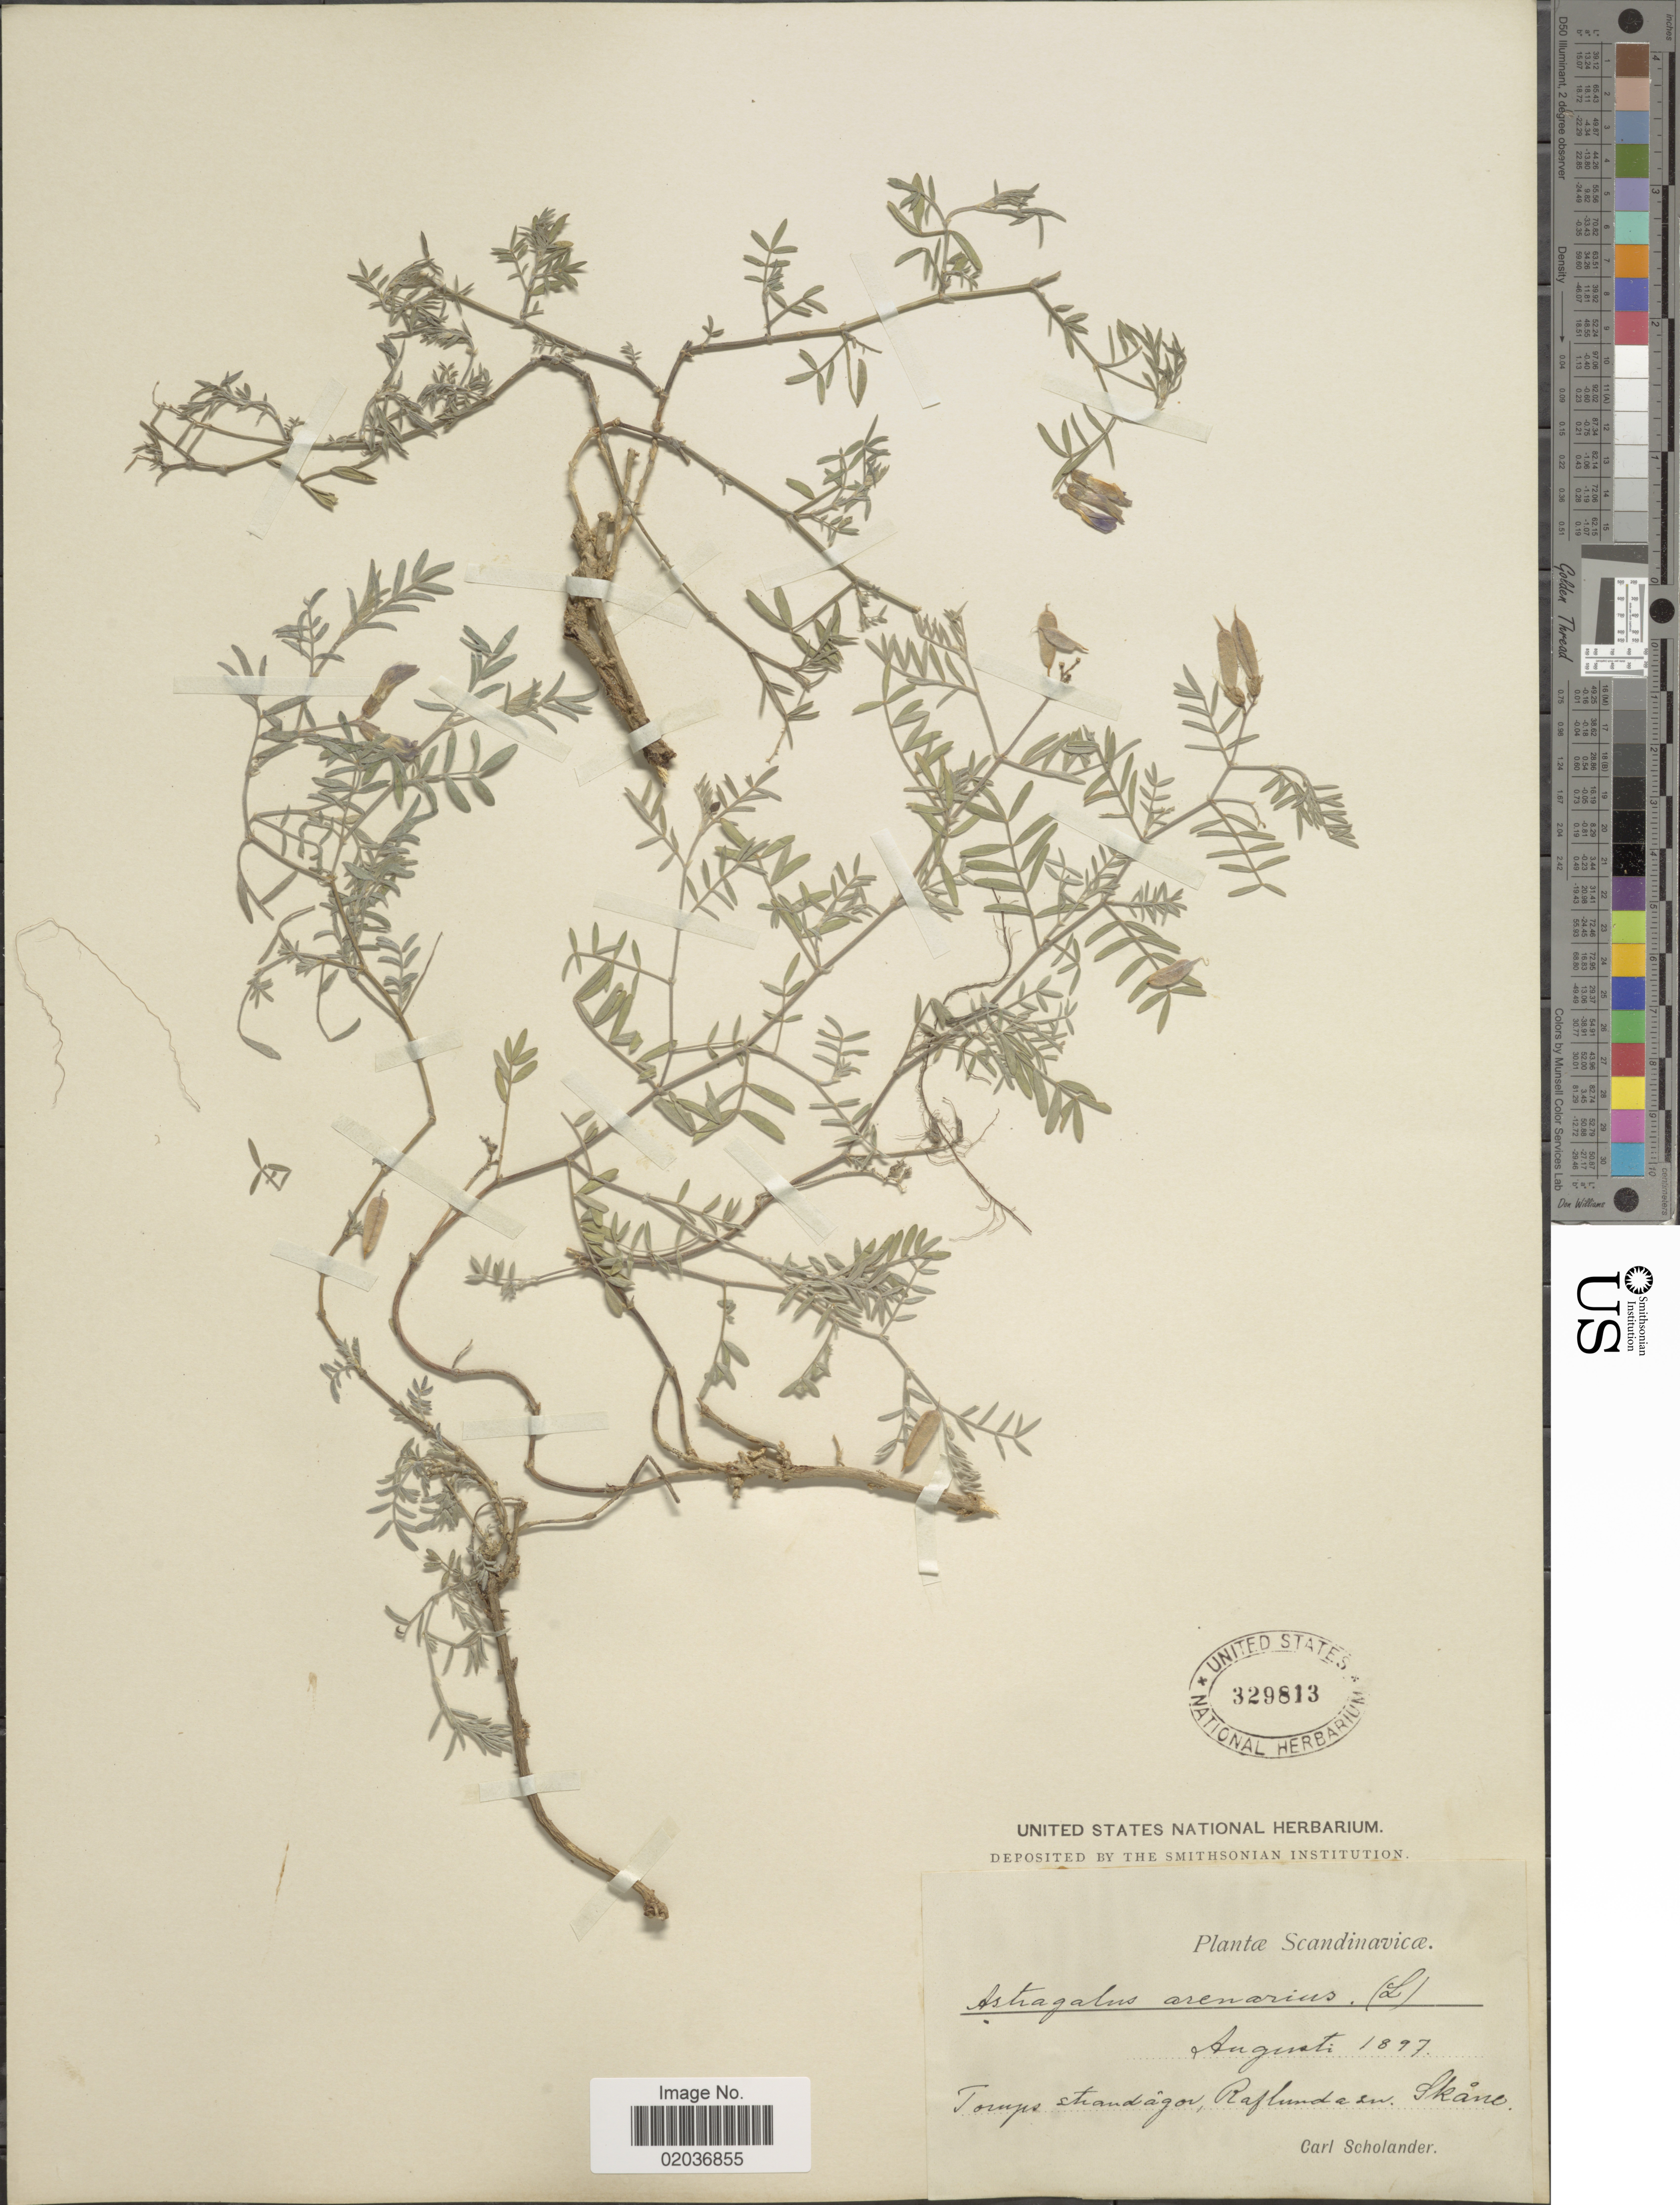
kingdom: Plantae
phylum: Tracheophyta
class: Magnoliopsida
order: Fabales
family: Fabaceae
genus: Astragalus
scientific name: Astragalus arenarius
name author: L.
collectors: C. Scholander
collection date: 1897-08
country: Sweden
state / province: Skåne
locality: Torups strandågor, Raflunda [= Ravlunda] sn.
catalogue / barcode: US 329813